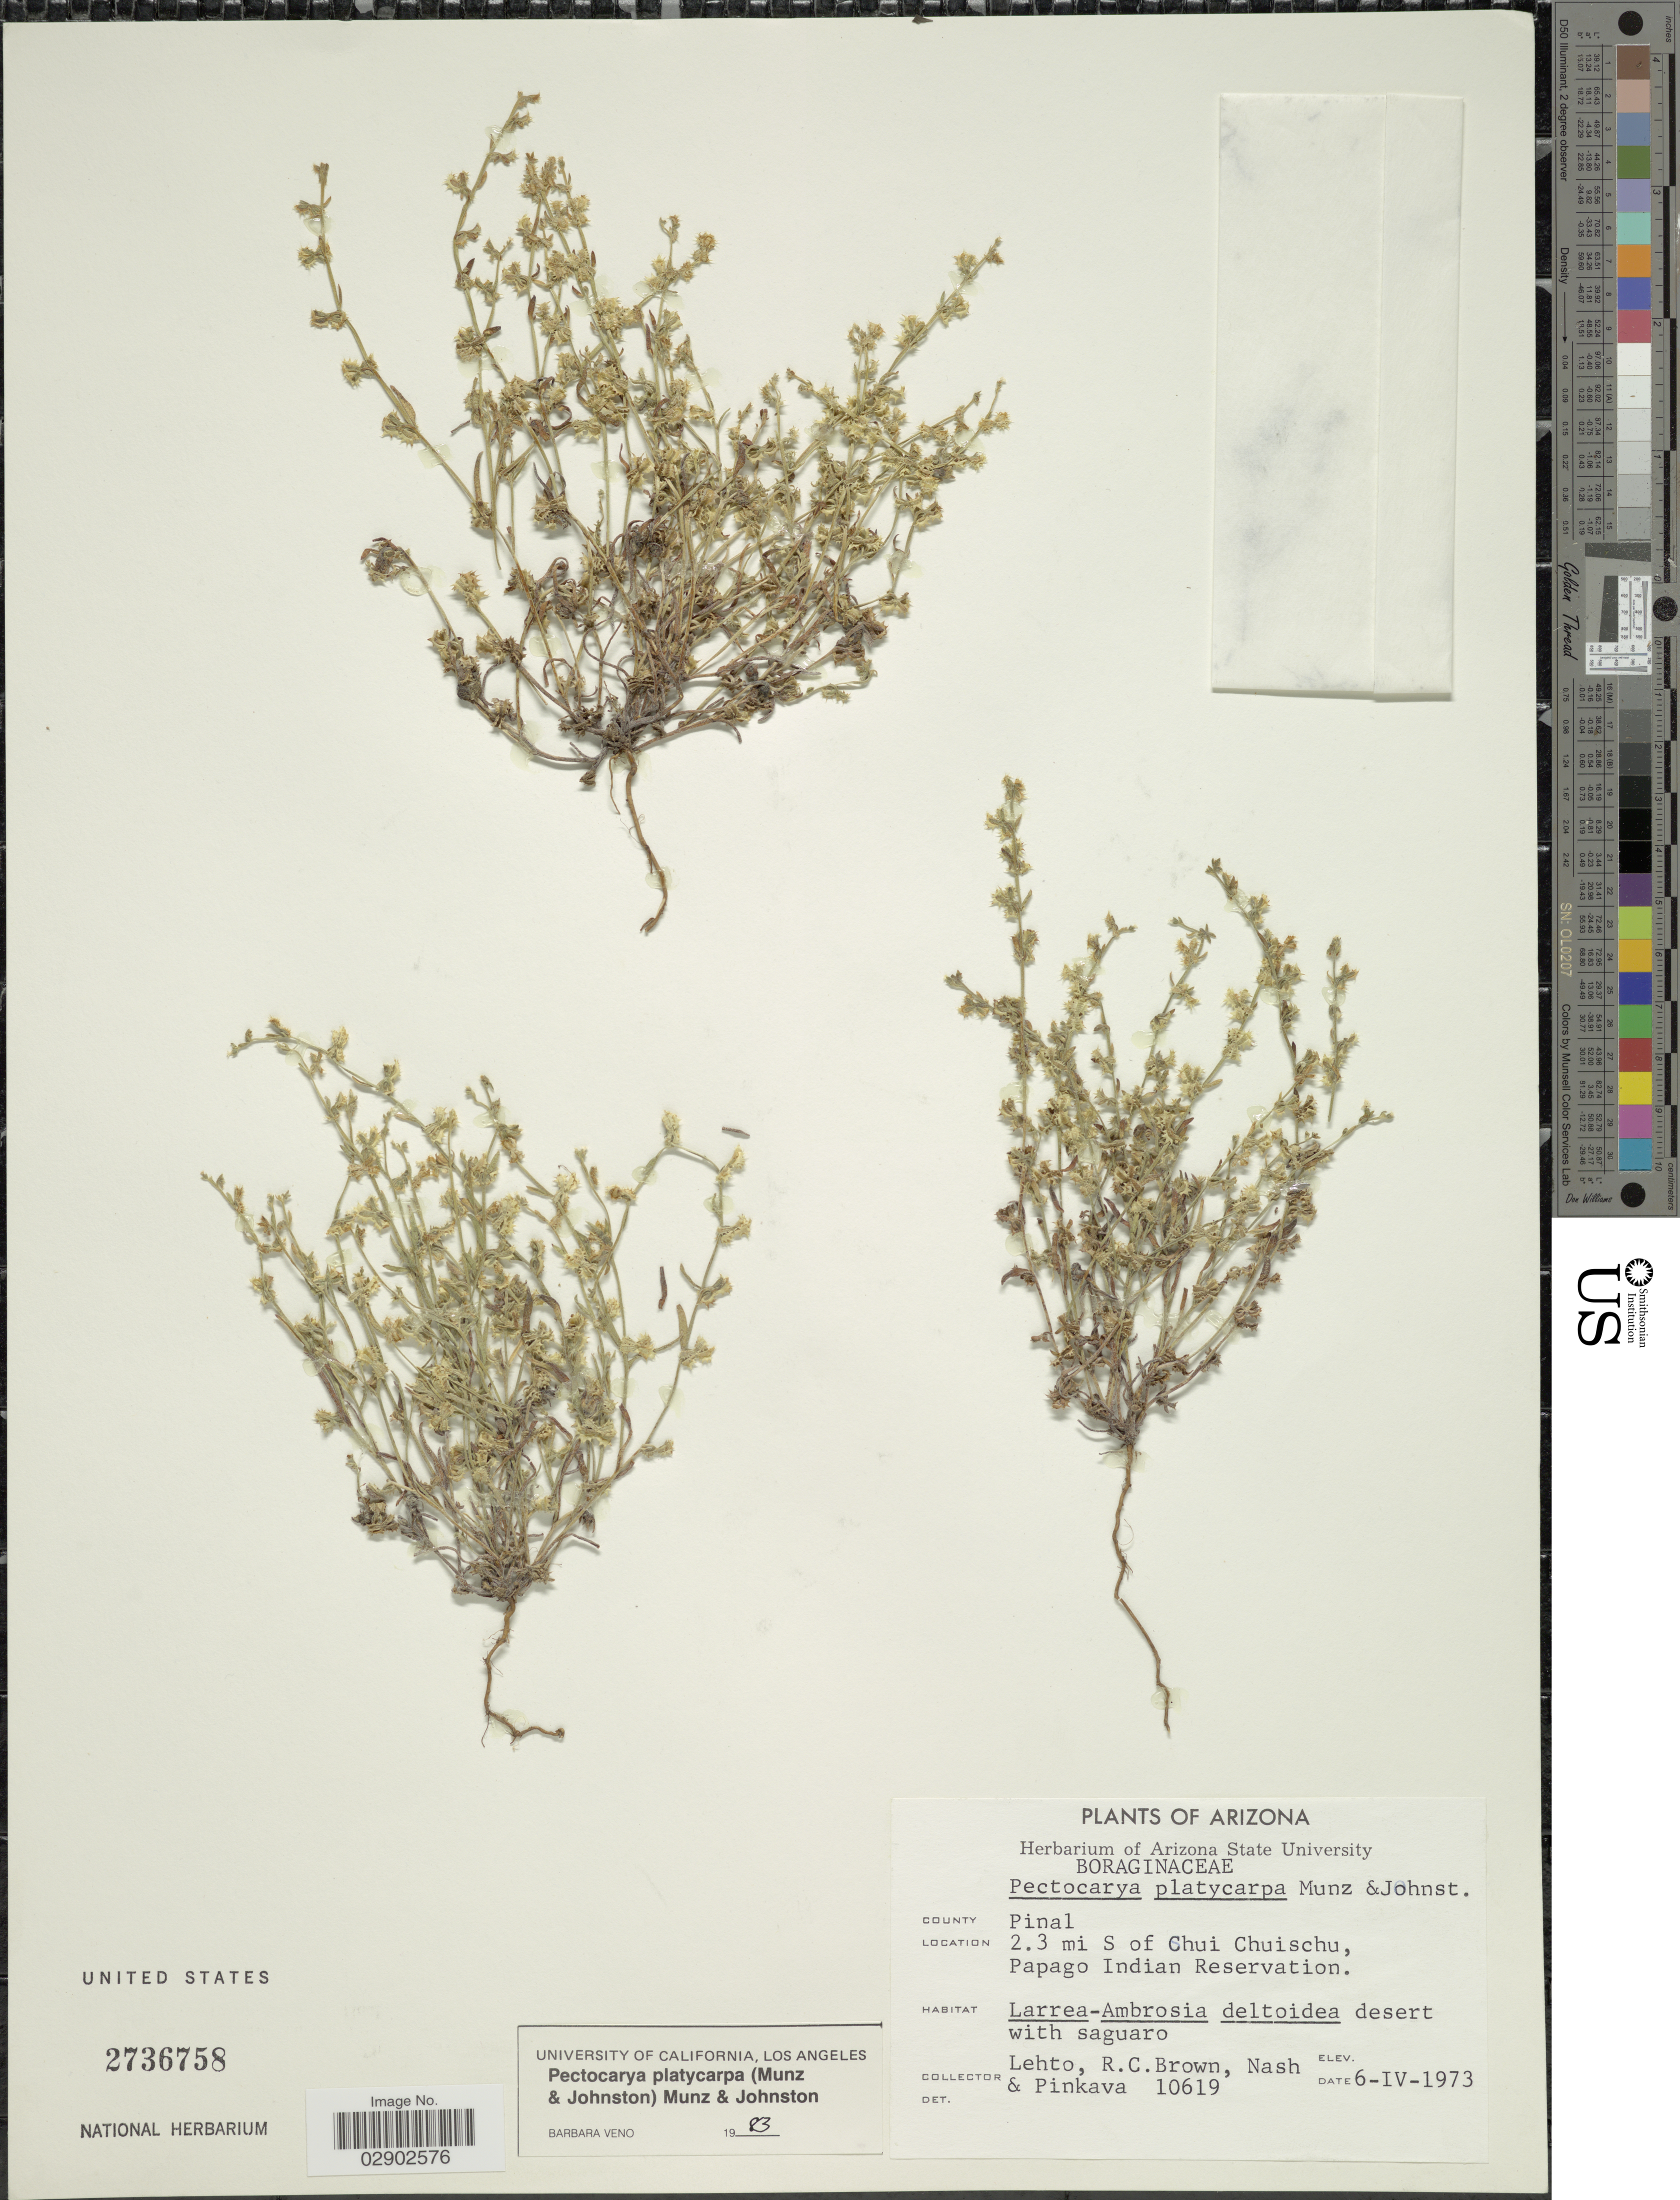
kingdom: Plantae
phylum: Tracheophyta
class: Magnoliopsida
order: Boraginales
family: Boraginaceae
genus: Pectocarya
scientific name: Pectocarya linearis var. platycarpa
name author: (Munz & I.M. Johnst.) Cronq.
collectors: -. Lehto, R. C. Brown, -- Nash & -. Pinkava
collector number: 10619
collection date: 1973-04-06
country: United States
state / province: Arizona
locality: County Pinal, 2.3 mi S of Chui Chuischu, Papago Indian Reservation.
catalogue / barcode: US 2736758